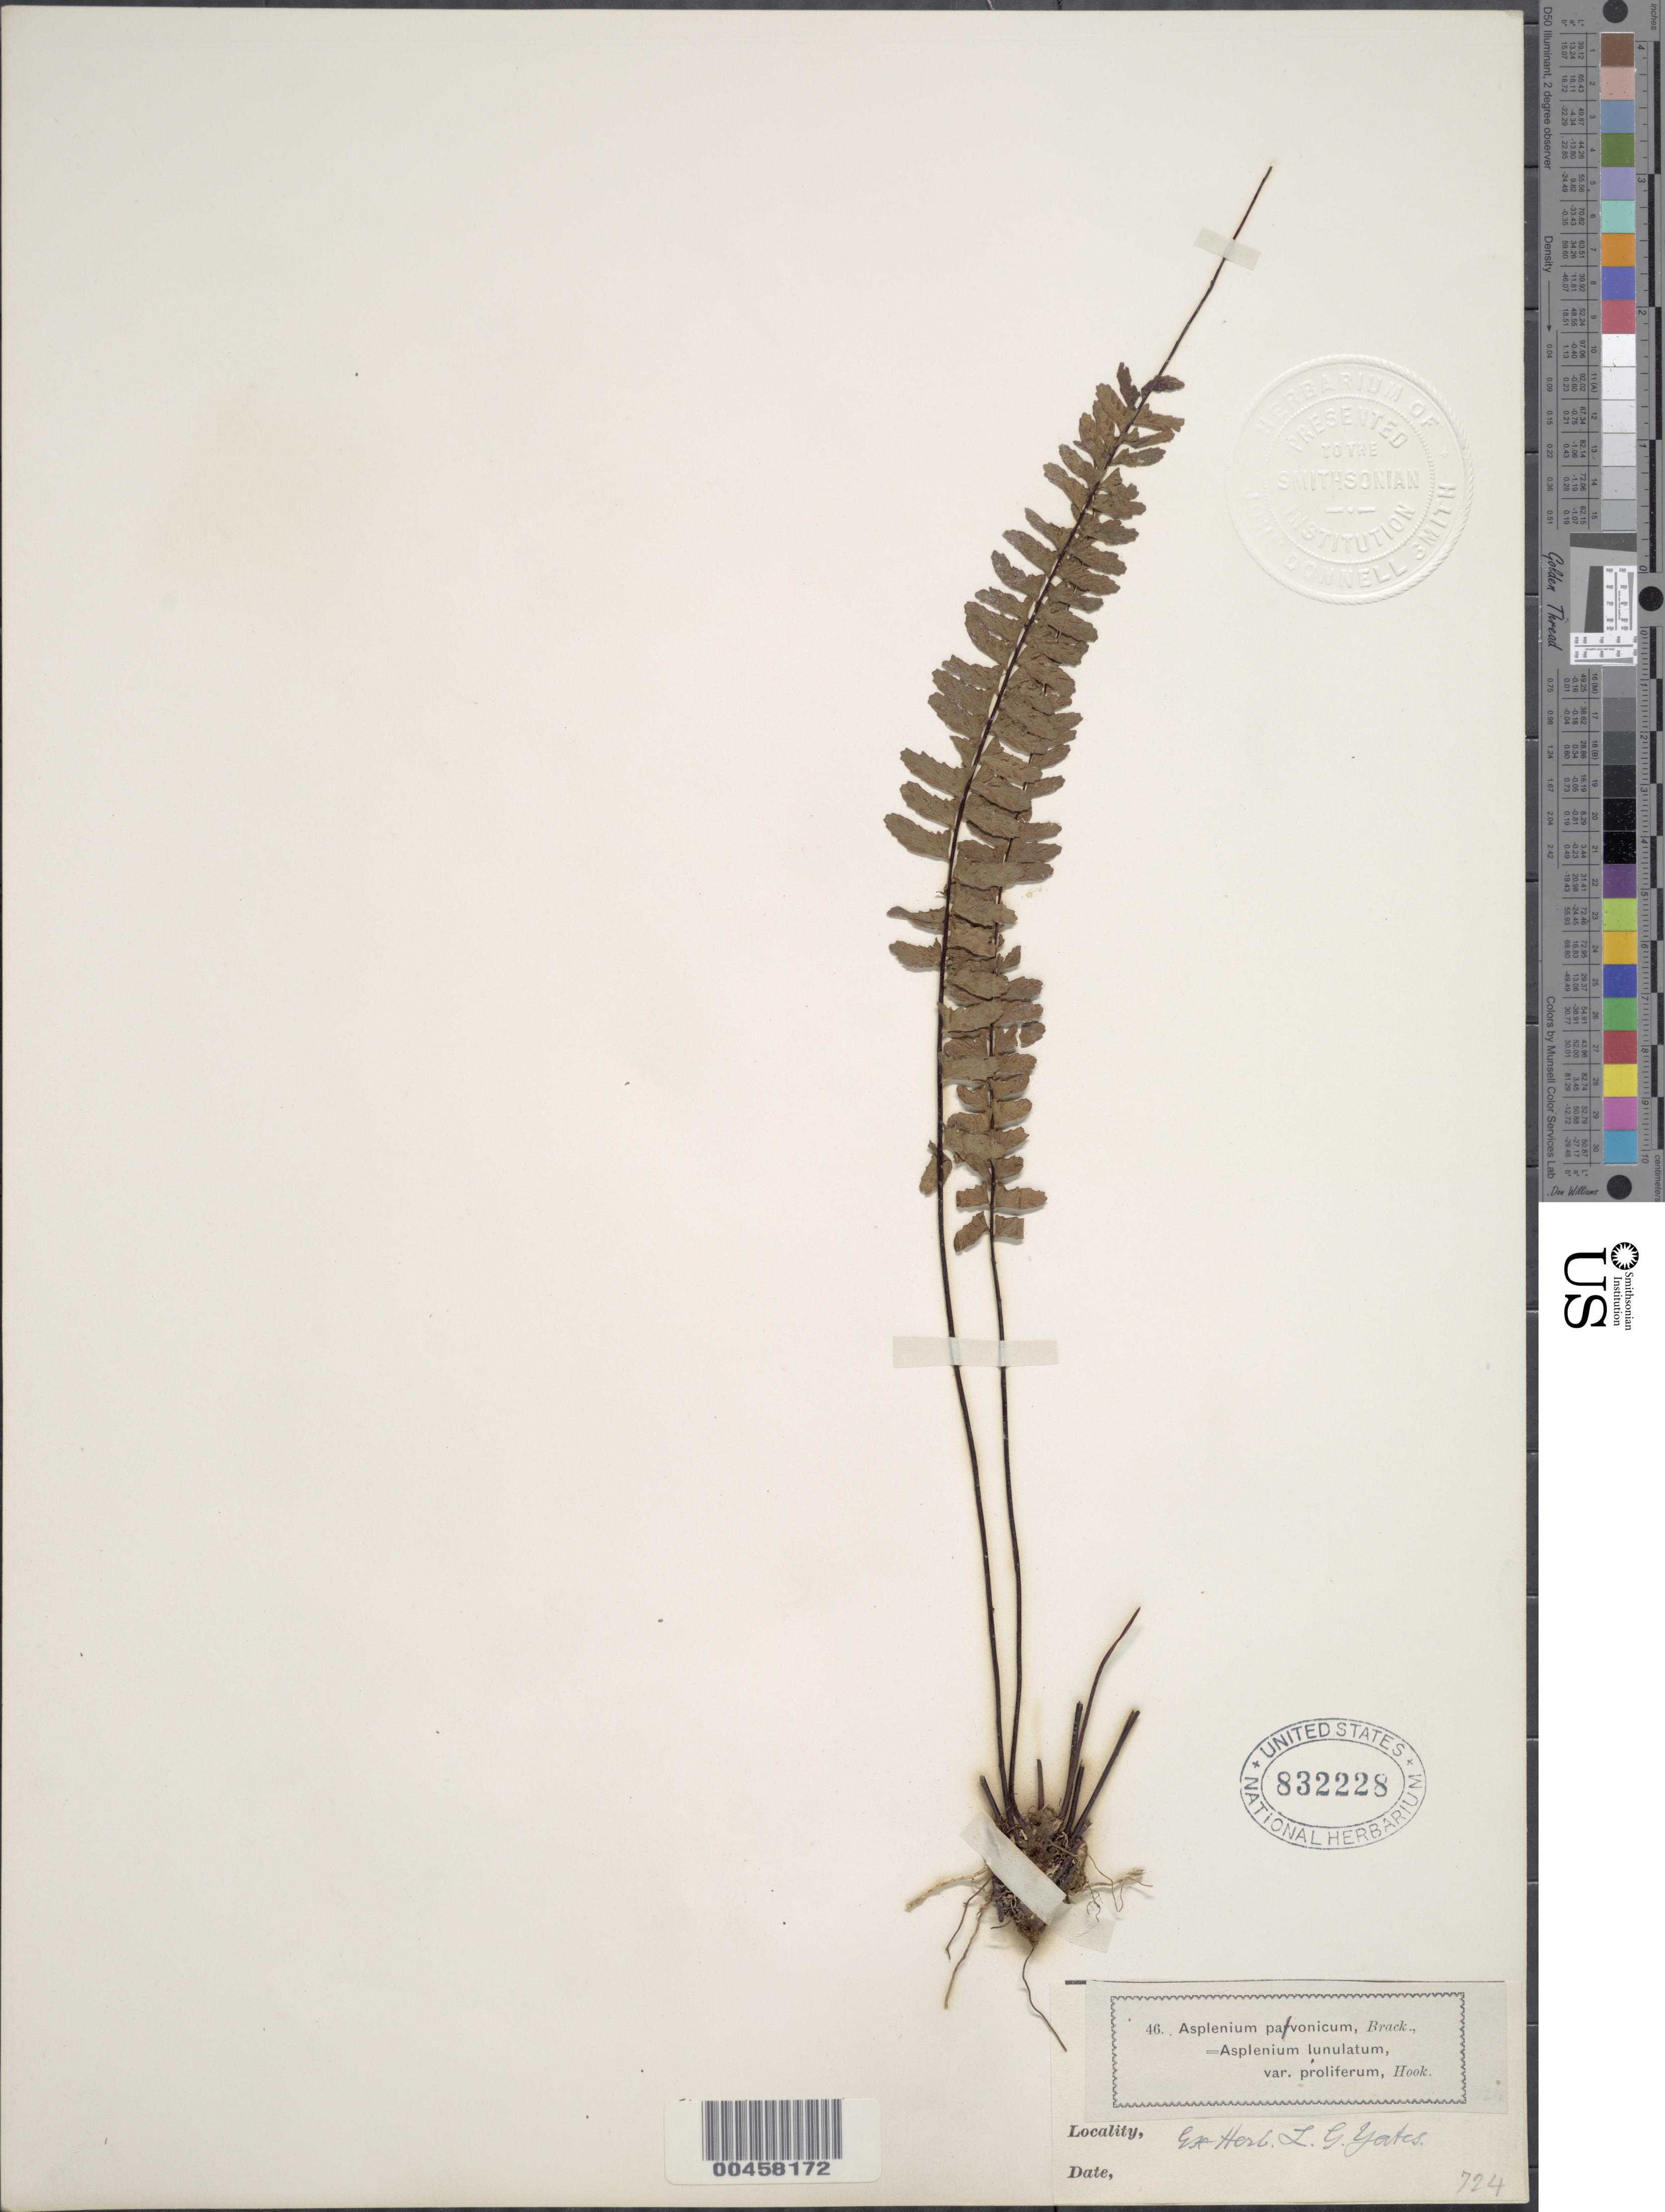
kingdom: Plantae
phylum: Tracheophyta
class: Polypodiopsida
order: Polypodiales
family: Aspleniaceae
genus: Asplenium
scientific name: Asplenium normale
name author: D. Don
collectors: L. G. Yates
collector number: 724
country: United States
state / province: Hawaii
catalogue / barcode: US 832228